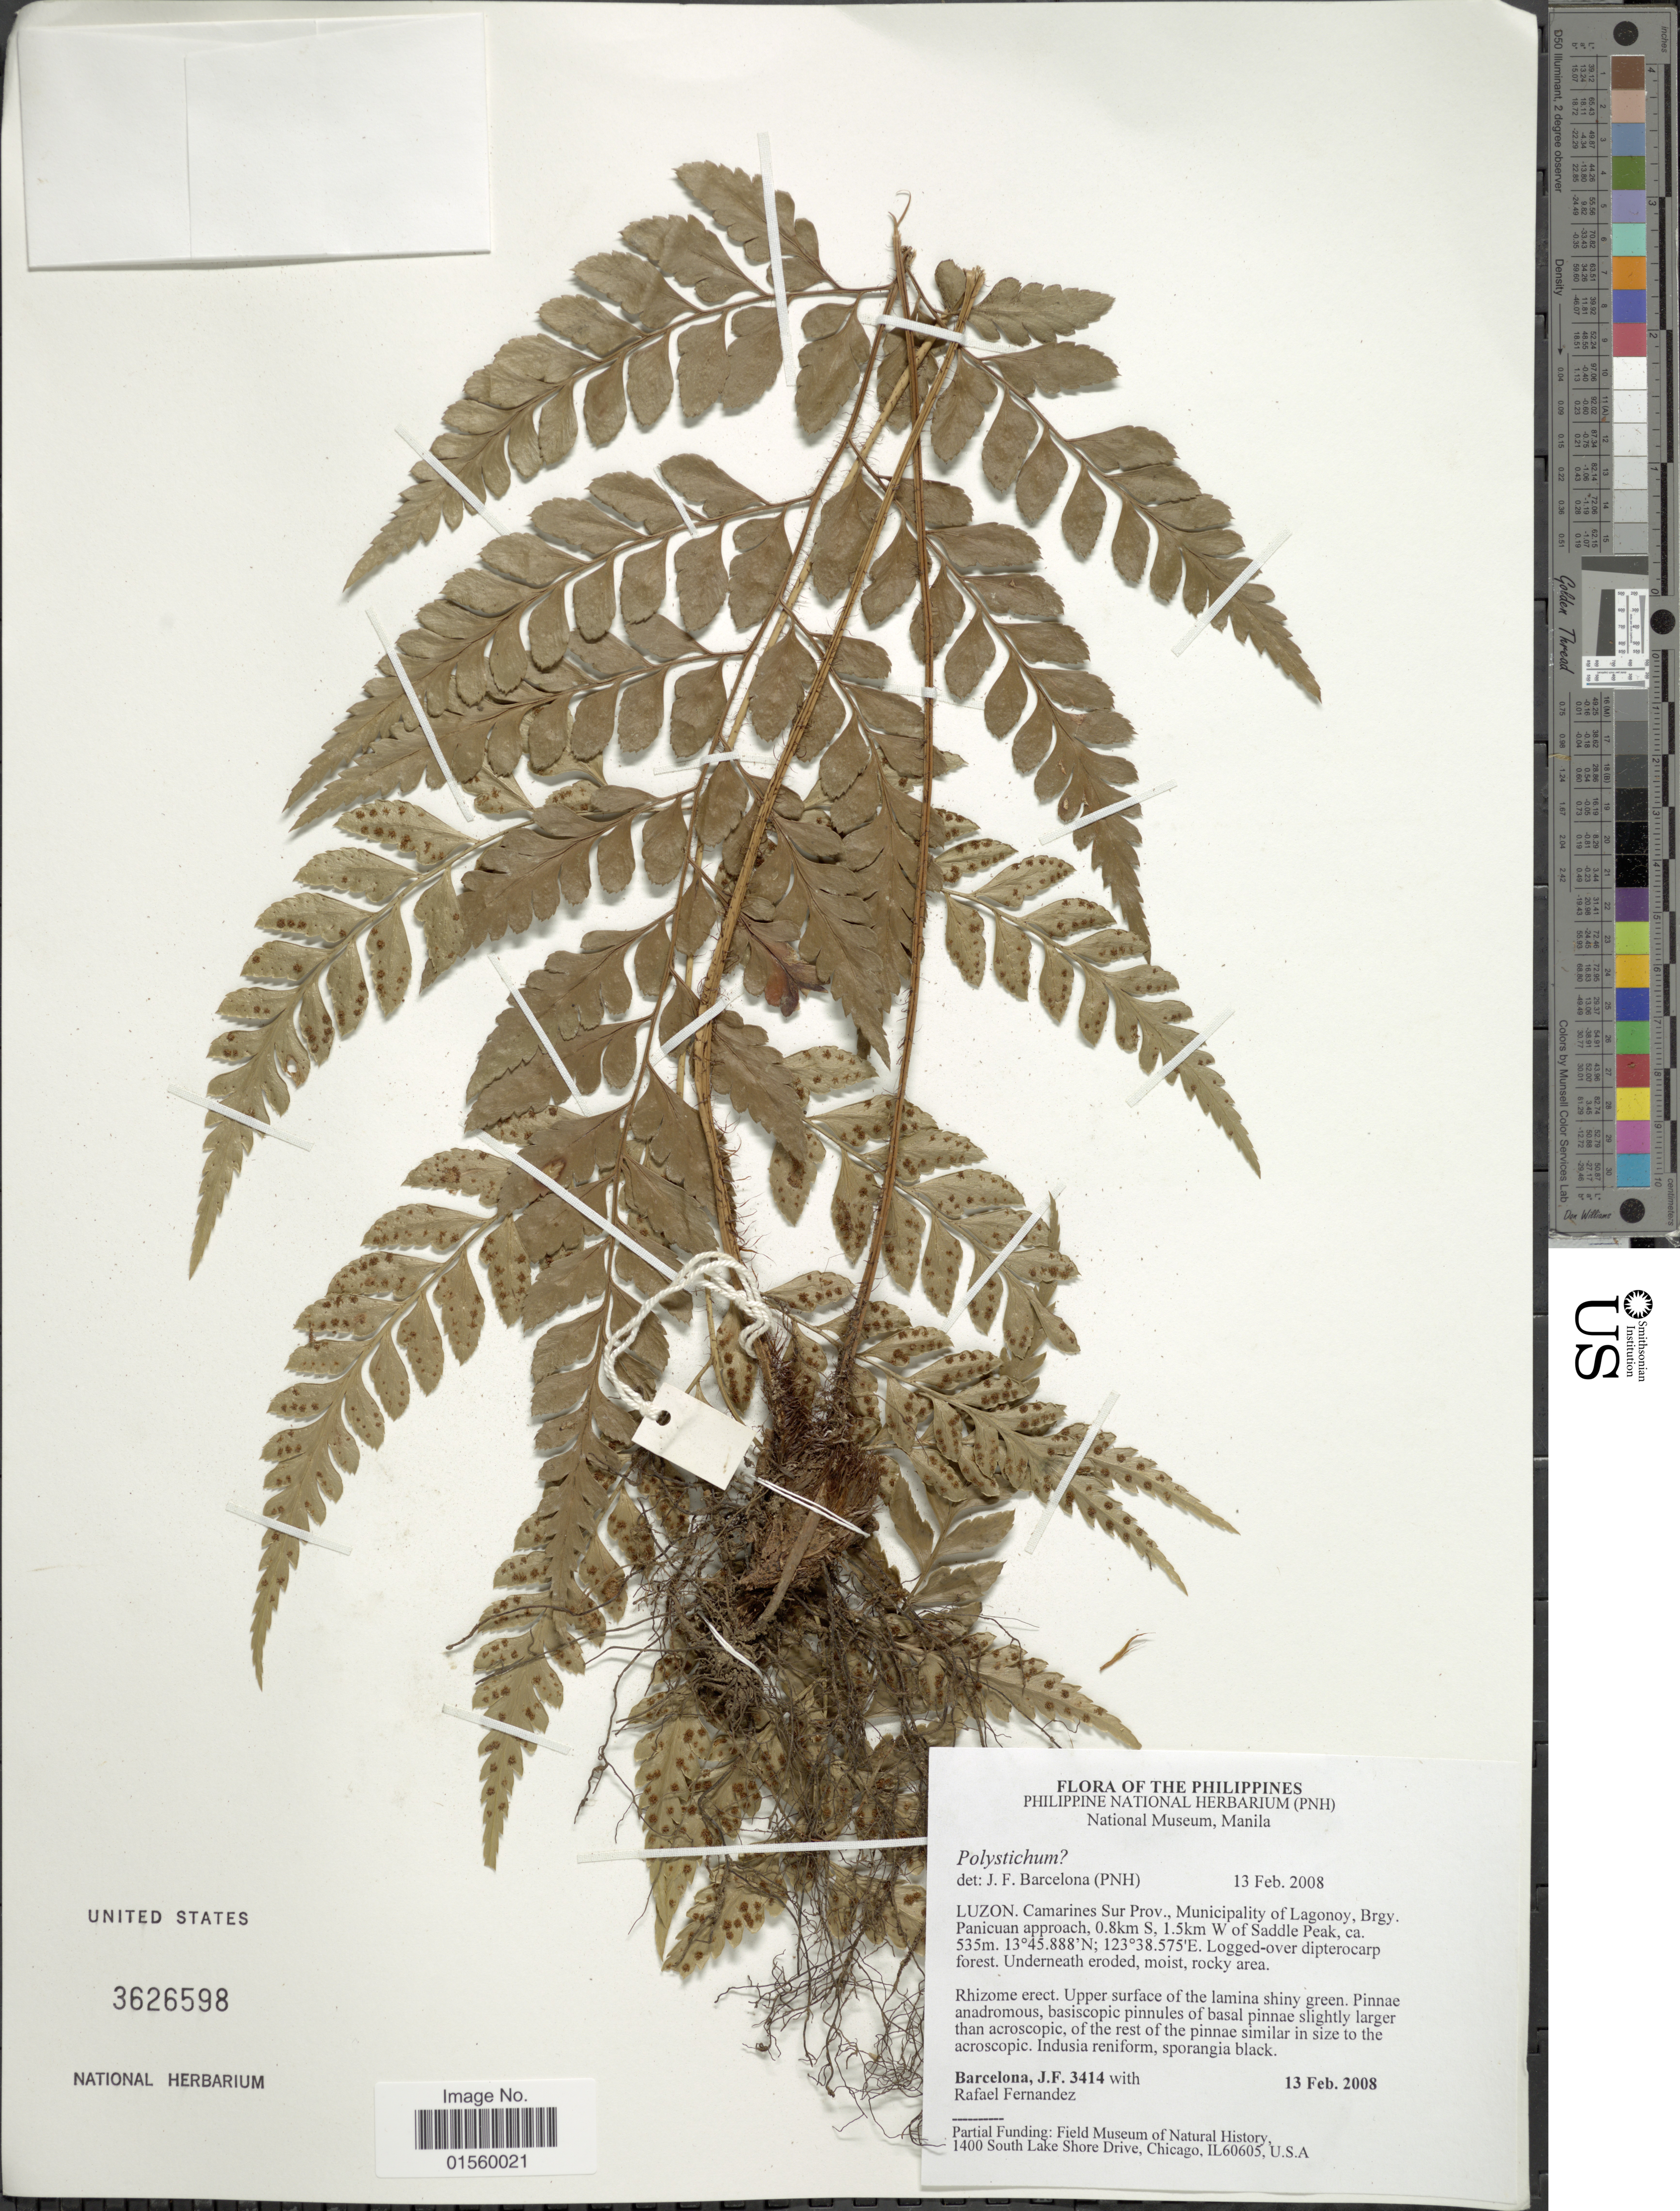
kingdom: Plantae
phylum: Tracheophyta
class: Polypodiopsida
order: Polypodiales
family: Dryopteridaceae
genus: Polystichum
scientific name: Polystichum sp.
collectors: J. F. Barcelona & R. Fernandez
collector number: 3414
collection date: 2008-02-13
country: Philippines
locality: Luzon, Camarines Sur Prov., Municipality of Lagonoy, Brgy. Panicuan approach, 0.8 km S., 1.5 km W of Saddle Peak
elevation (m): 535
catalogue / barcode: US 3626598